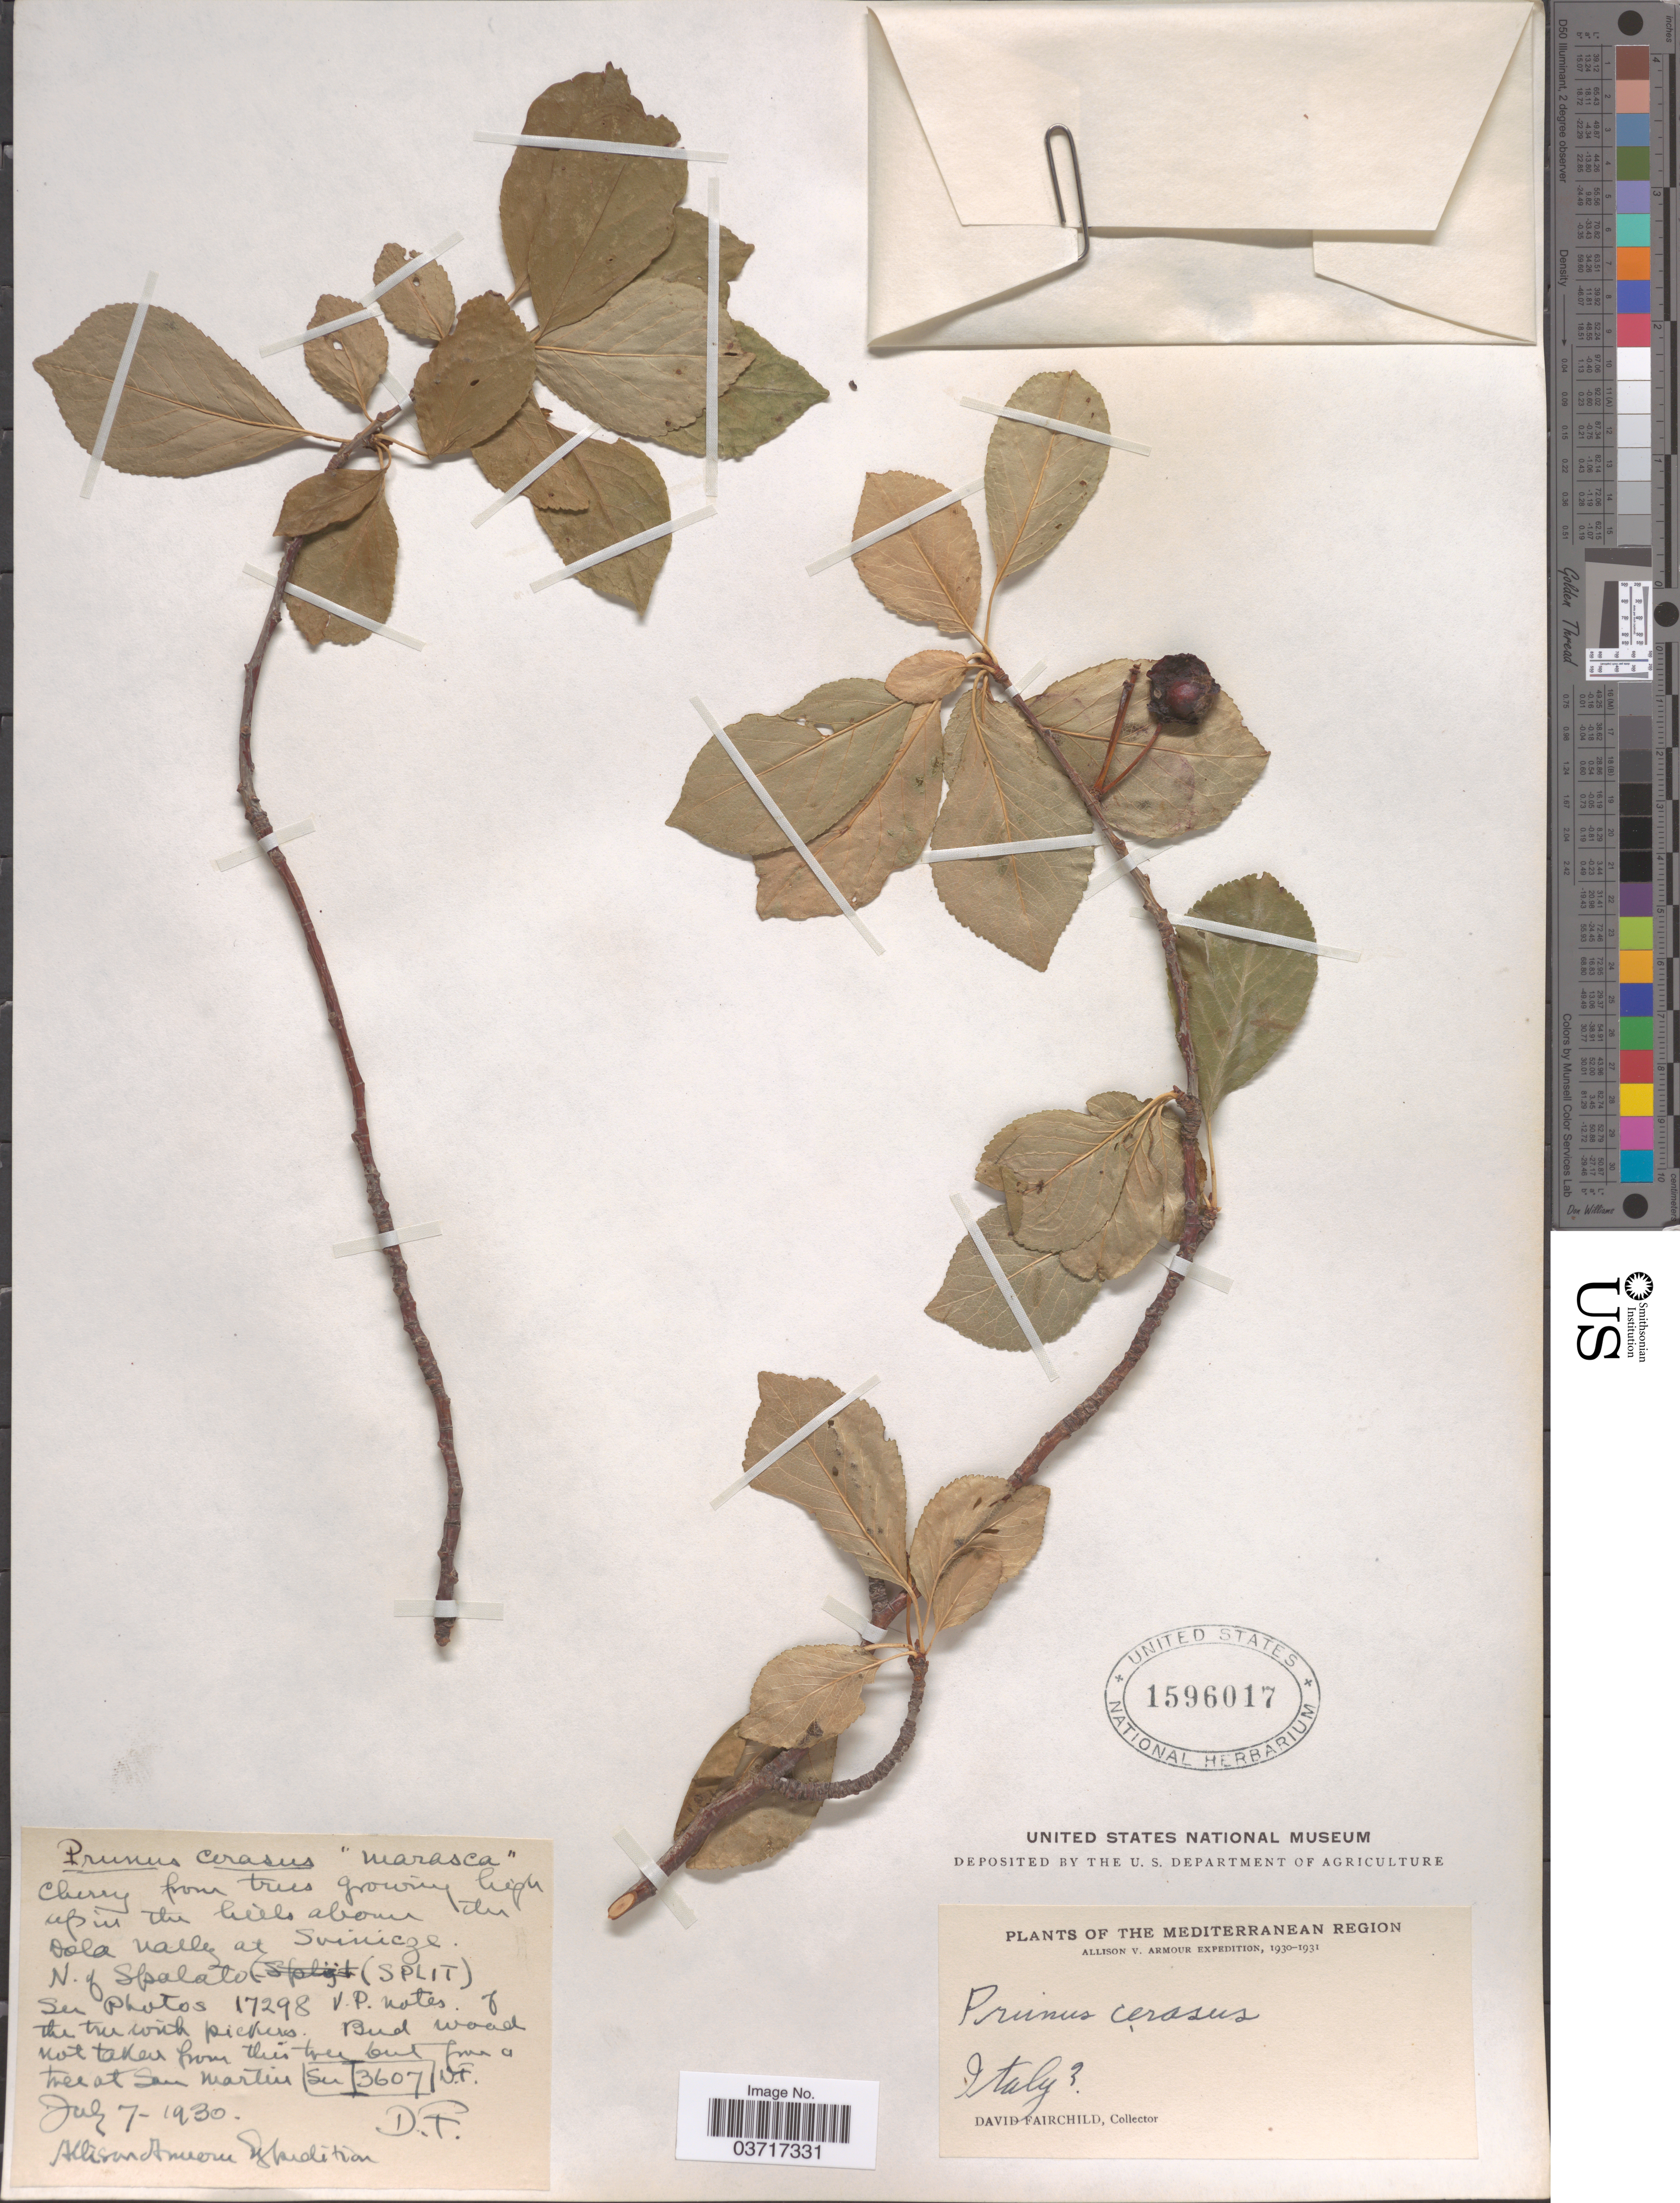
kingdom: Plantae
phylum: Tracheophyta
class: Magnoliopsida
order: Rosales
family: Rosaceae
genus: Prunus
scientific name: Prunus cerasus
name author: L.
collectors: D. Fairchild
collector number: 3607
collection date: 1930-07-07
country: Italy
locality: The mediterranean Region. San Martin.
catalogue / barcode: US 1596017